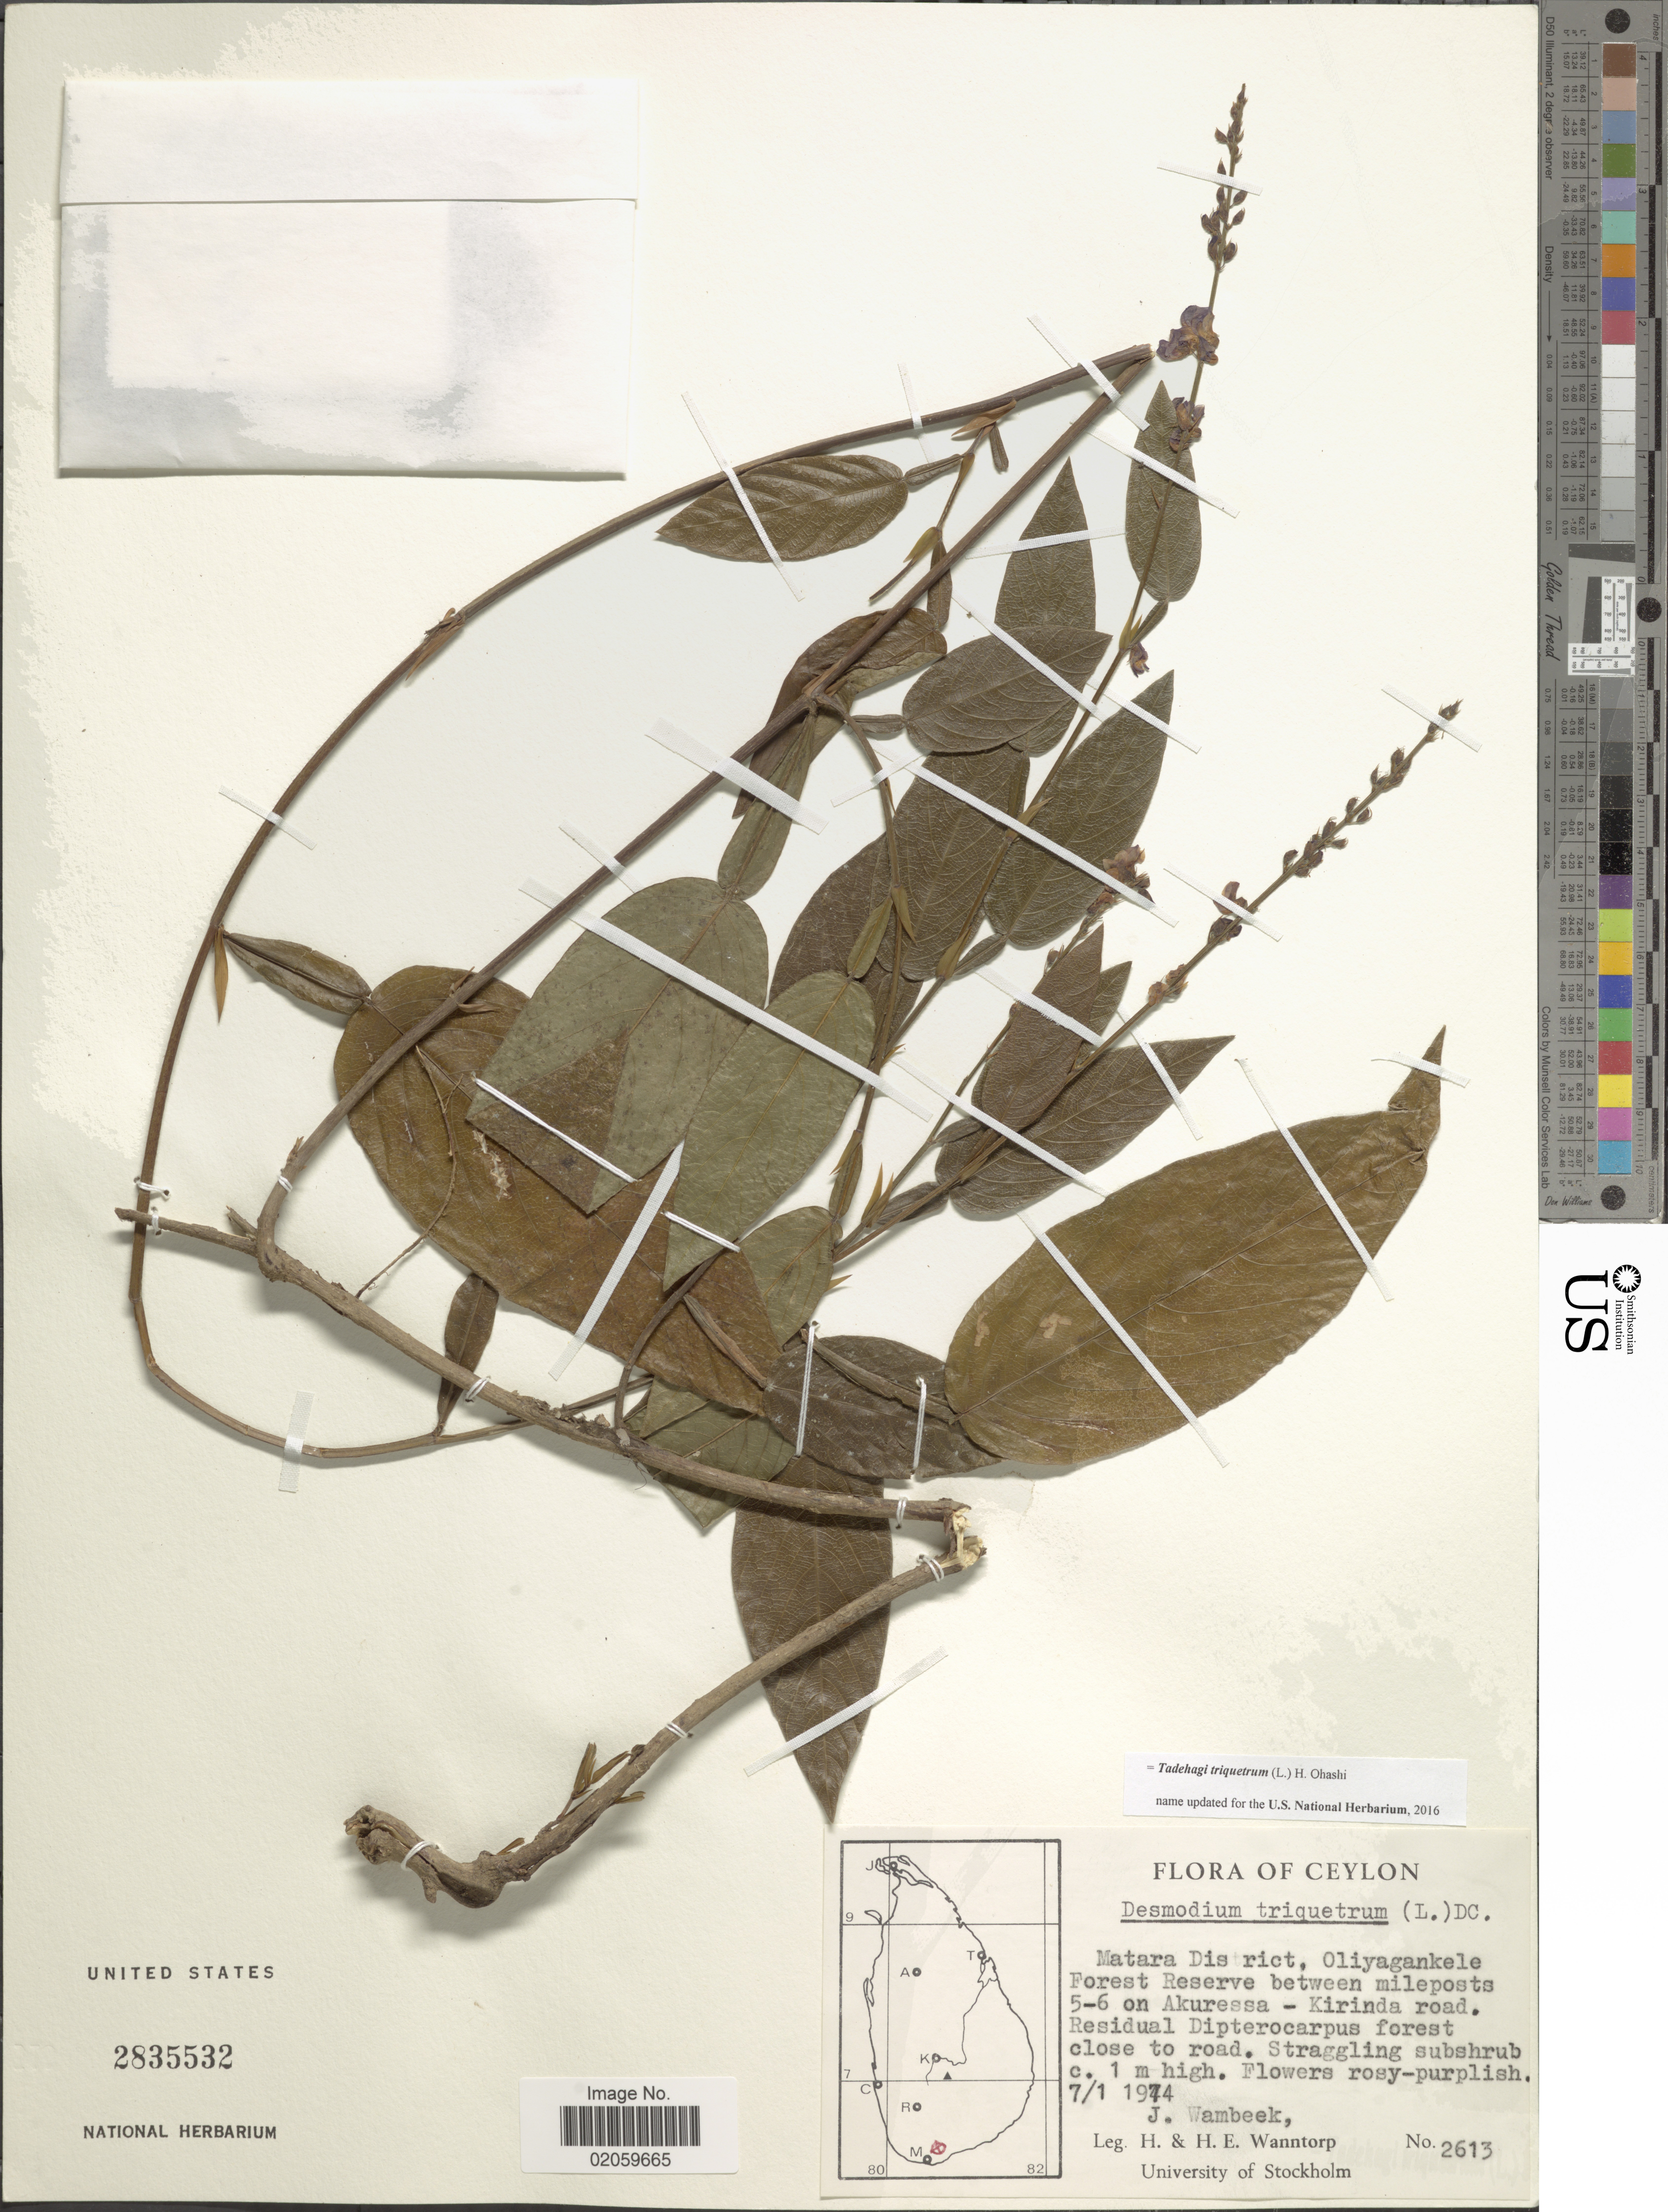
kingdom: Plantae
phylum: Tracheophyta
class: Magnoliopsida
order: Fabales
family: Fabaceae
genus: Tadehagi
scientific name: Tadehagi triquetrum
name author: (L.) H. Ohashi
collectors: J. Wambeek, H. Wanntorp & H. Wanntorp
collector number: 2613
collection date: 1974-01-07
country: Sri Lanka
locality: Matara District, Ceylon, Oliyagankele Forest Reserve between mileposts 5-6 on Akuressa - Kirinda road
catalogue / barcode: US 2835532